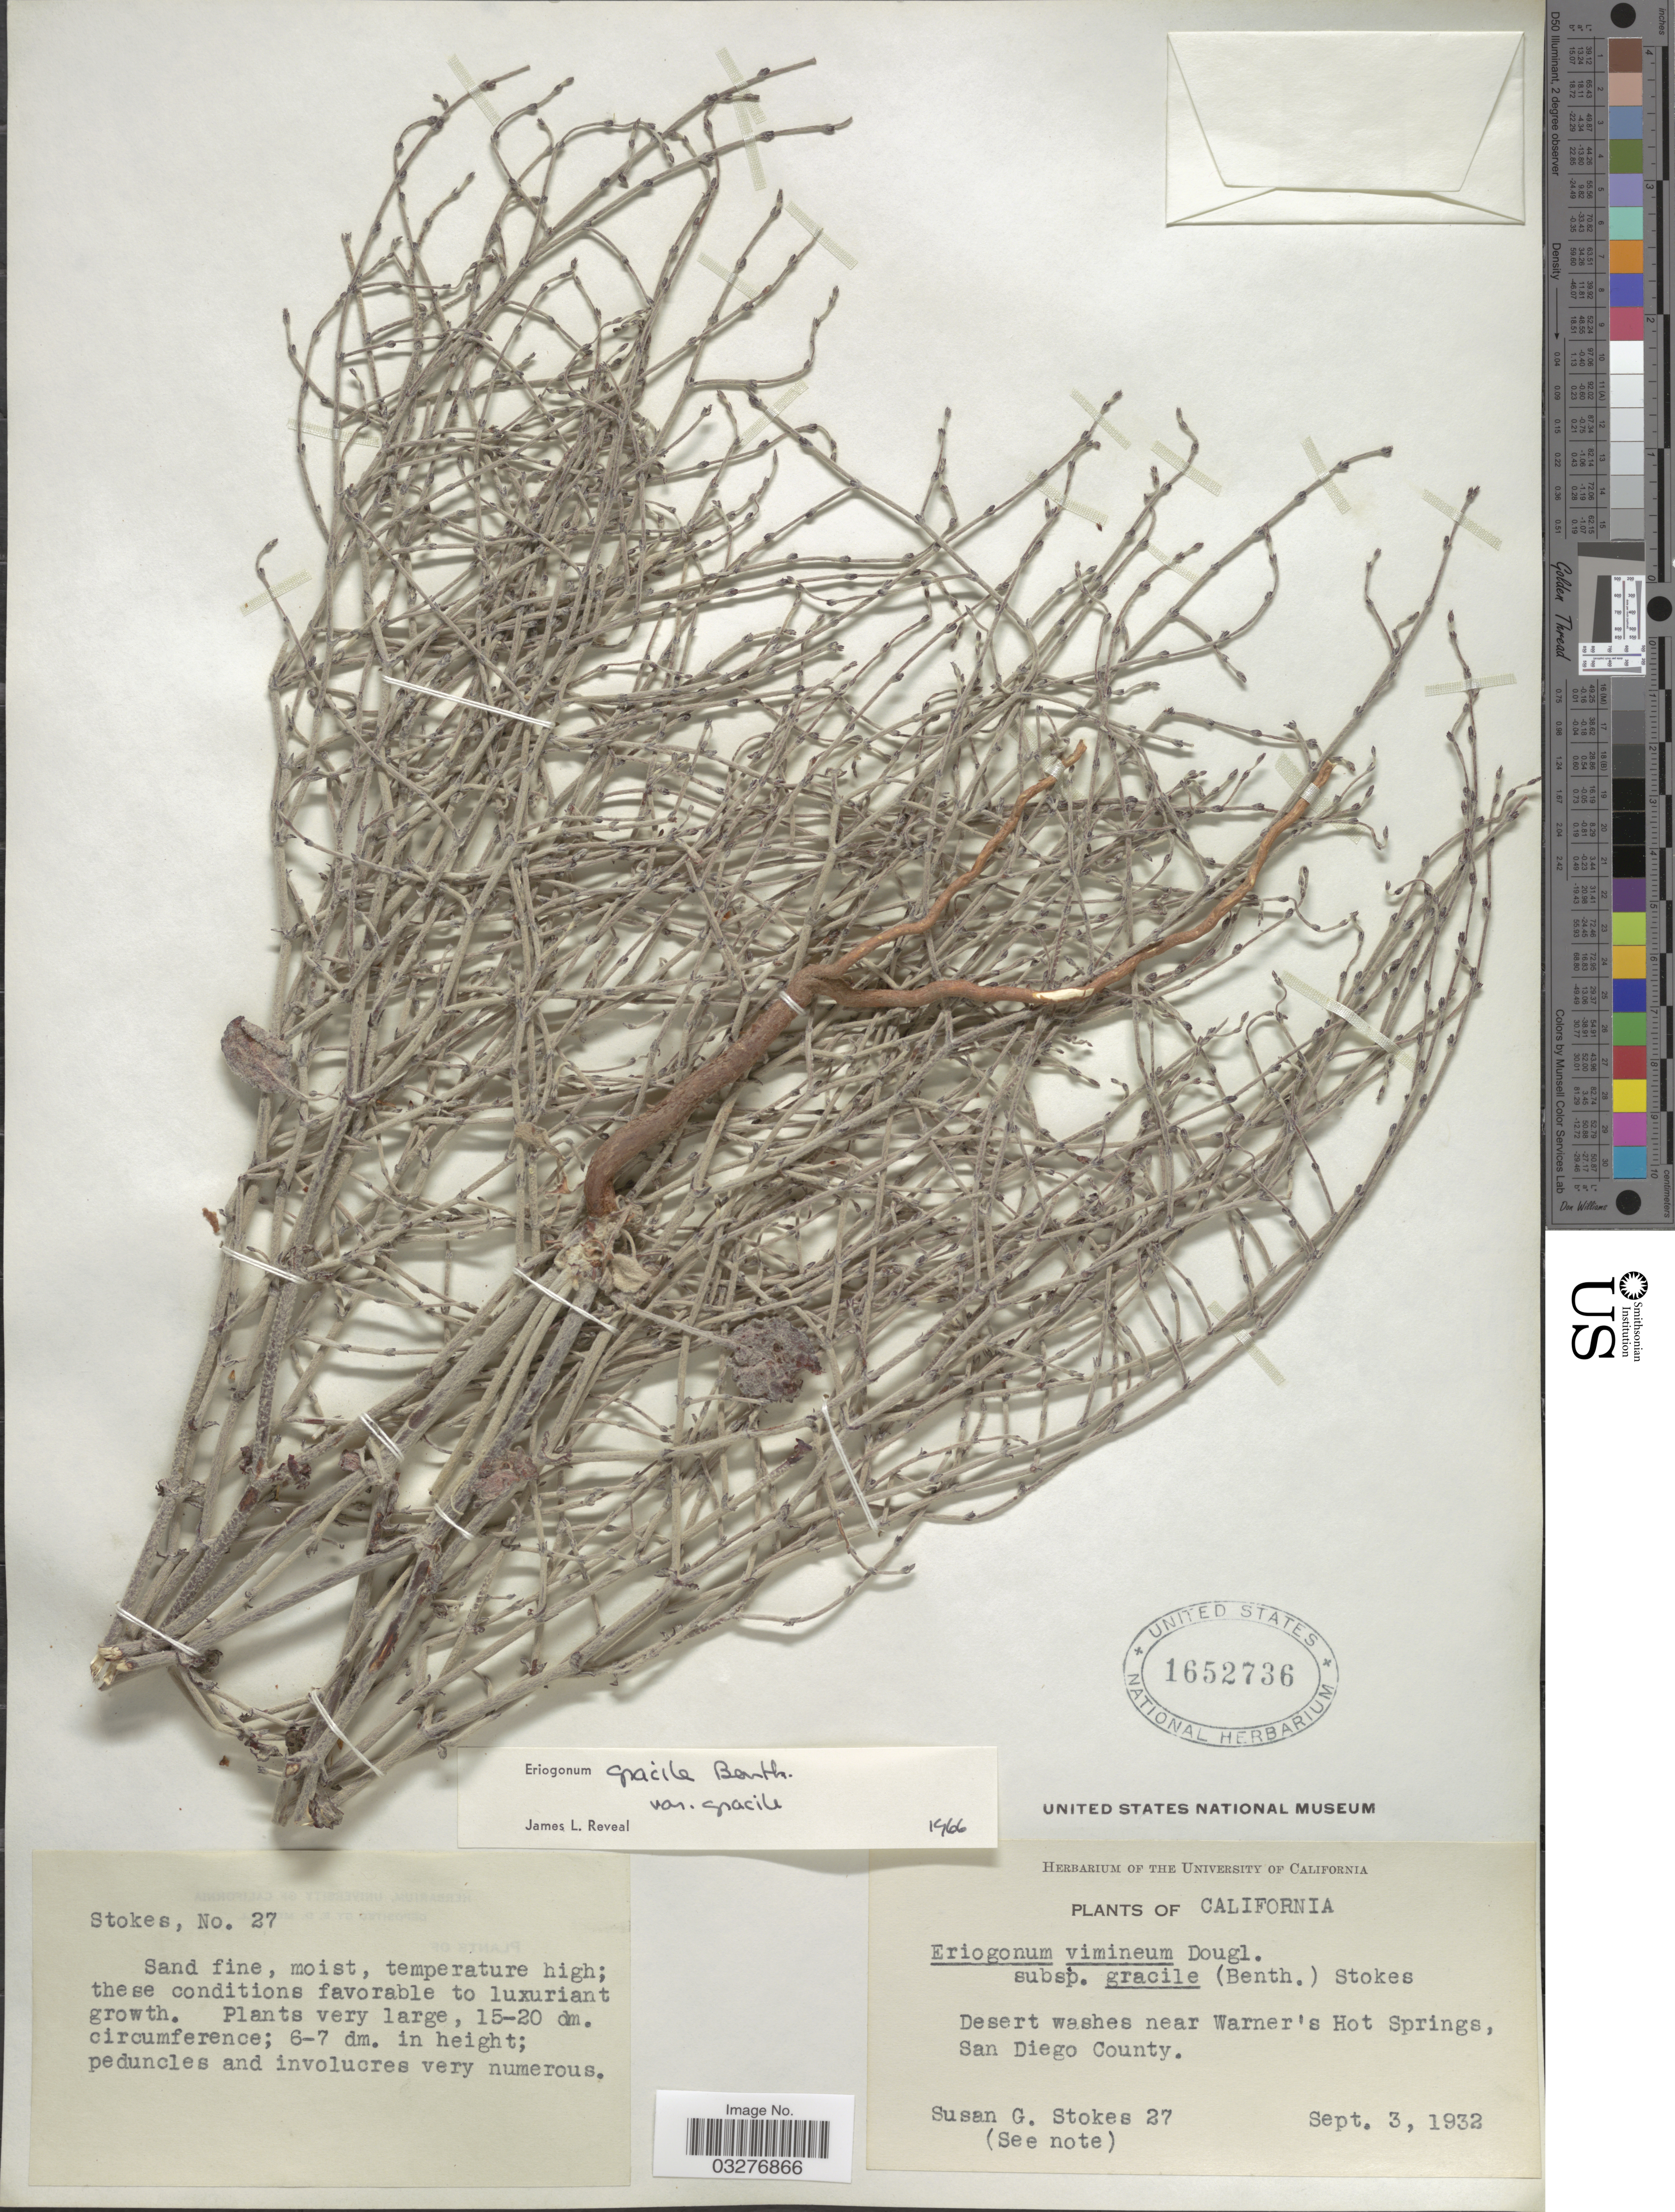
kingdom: Plantae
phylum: Tracheophyta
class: Magnoliopsida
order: Caryophyllales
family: Polygonaceae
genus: Eriogonum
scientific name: Eriogonum gracile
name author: Benth.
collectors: S. G. Stokes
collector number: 27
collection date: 1932-09-03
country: United States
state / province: California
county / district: San Diego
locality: Desert washes near Warner's Hot Springs, San Diego County.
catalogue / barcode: US 1652736